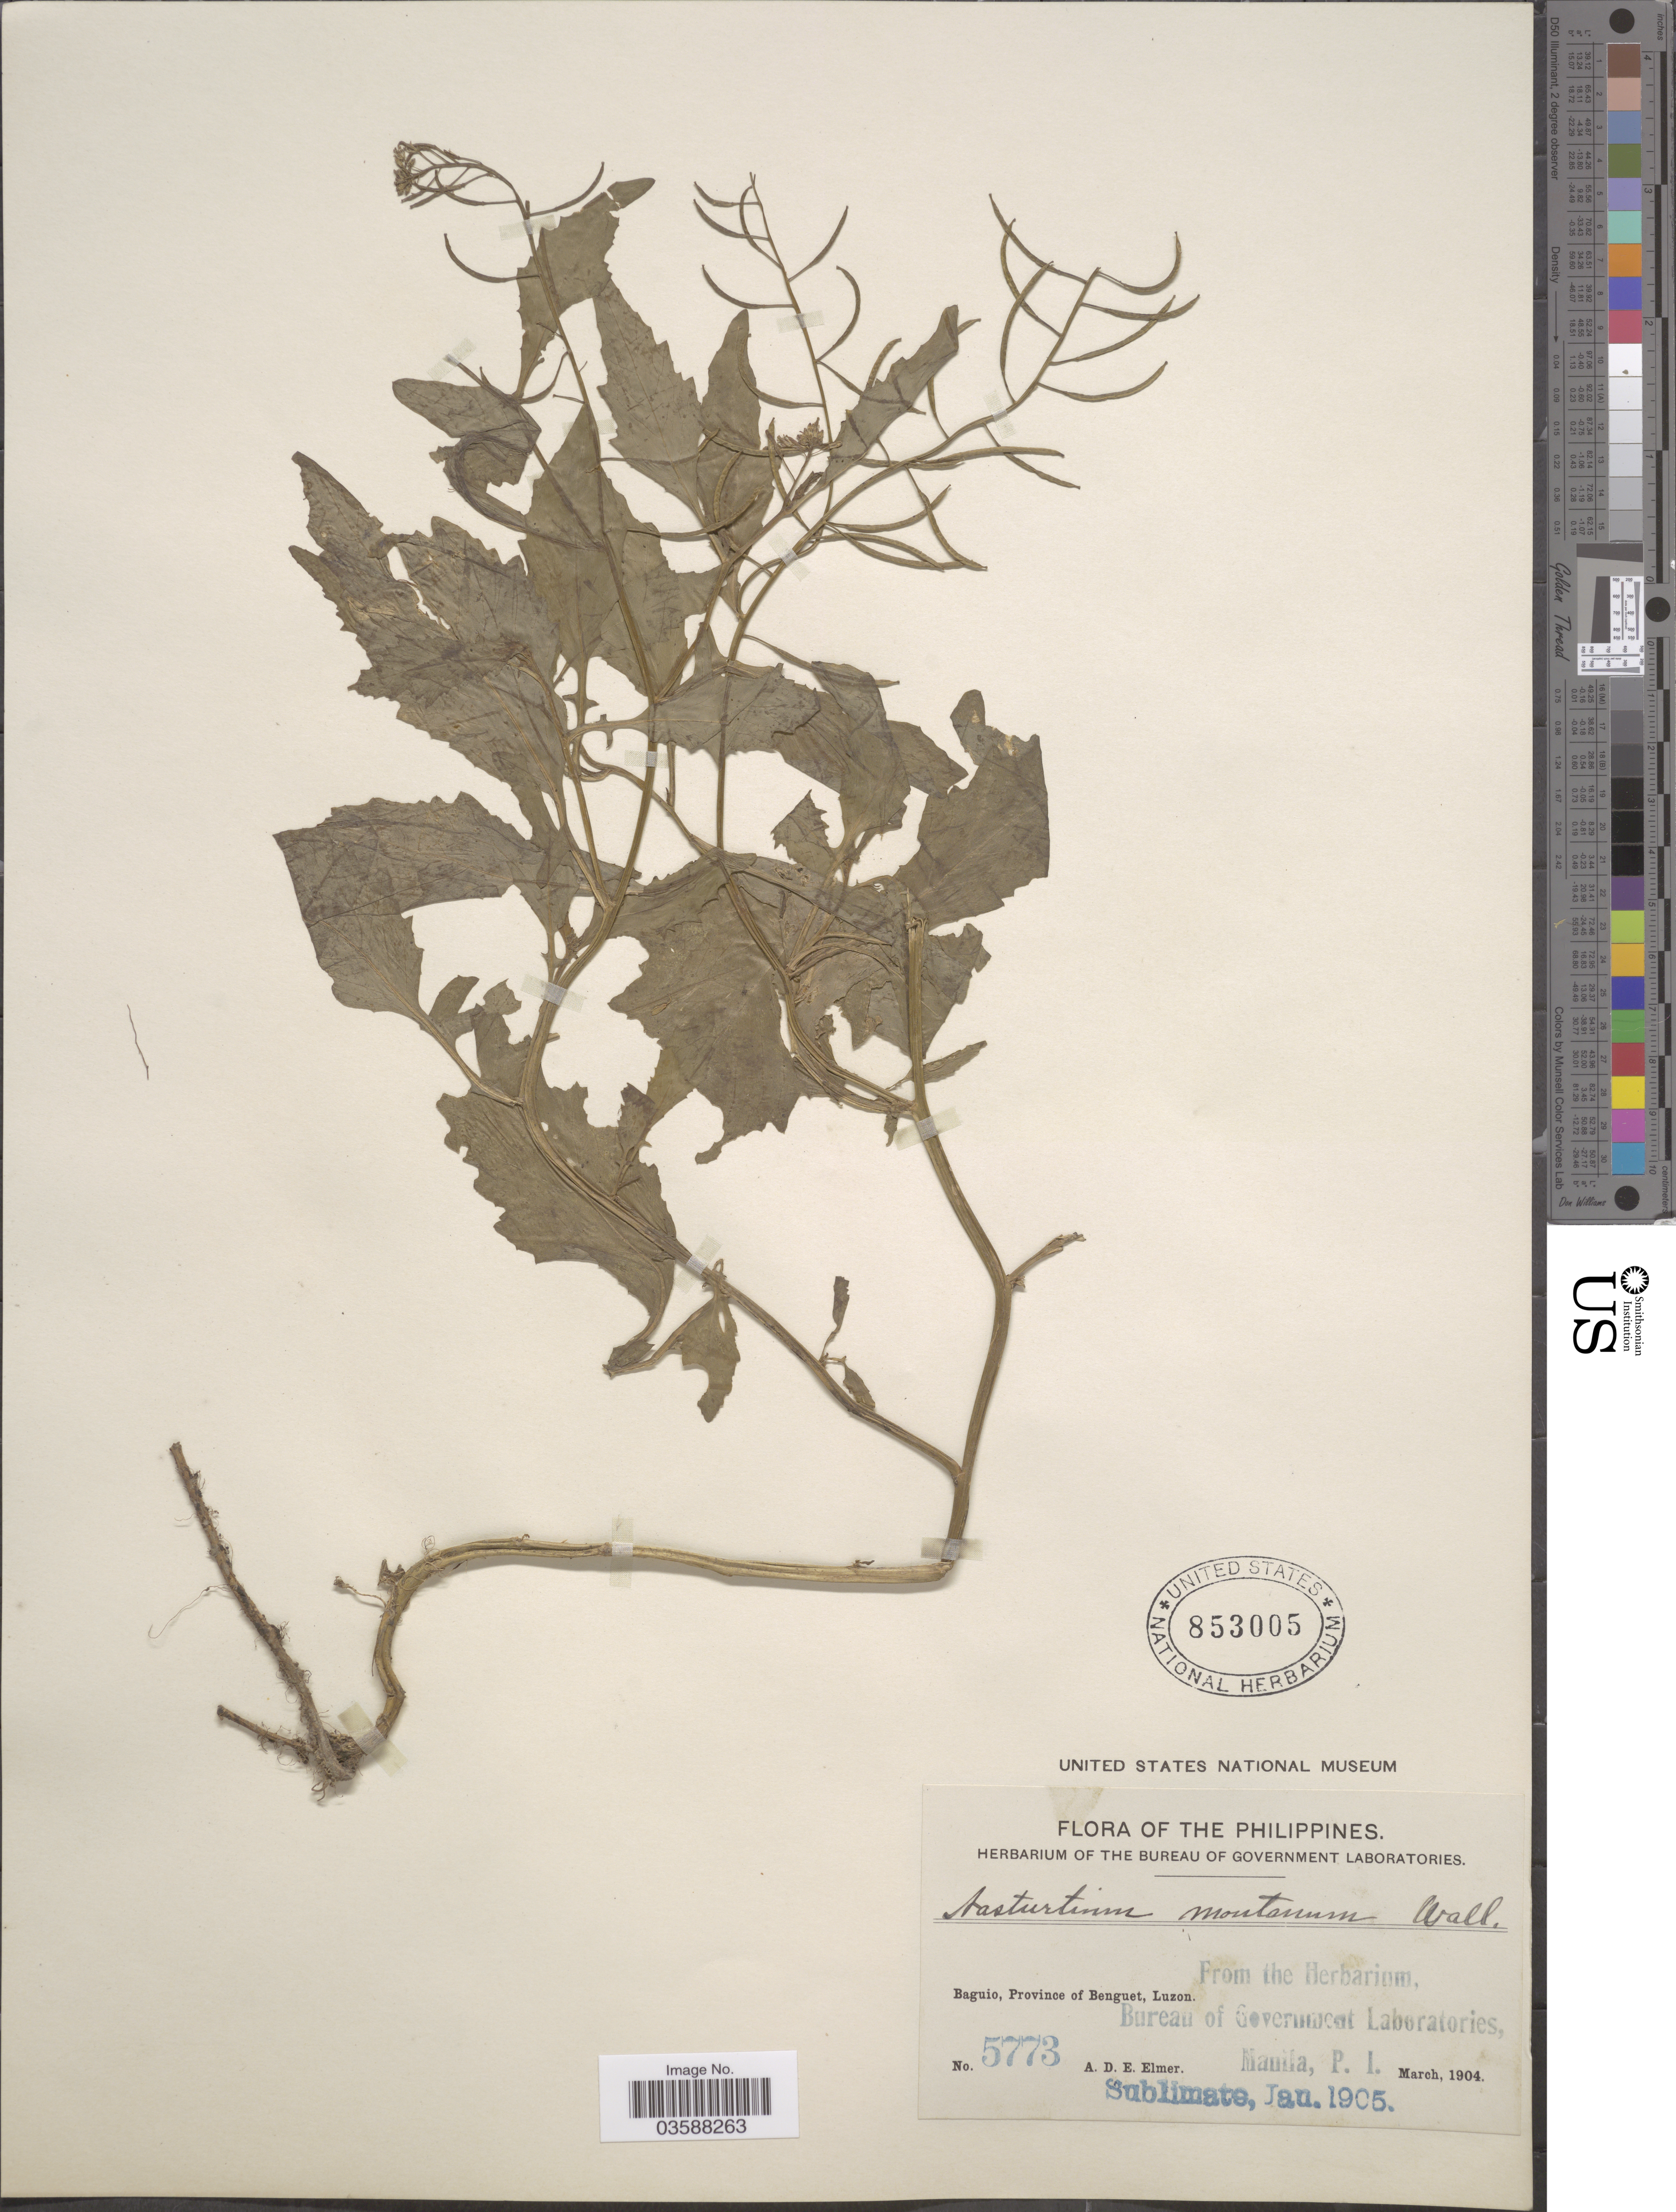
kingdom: Plantae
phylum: Tracheophyta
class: Magnoliopsida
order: Brassicales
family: Brassicaceae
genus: Rorippa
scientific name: Rorippa indica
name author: (L.) Hiern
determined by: Strong, M. T., (US), Smithsonian Institution - National Museum of Natural History (UNITED STATES)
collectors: A. D. E. Elmer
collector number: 5773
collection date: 1904-03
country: Philippines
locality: Baguio, Province of Benguet, Luzon.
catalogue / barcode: US 853005